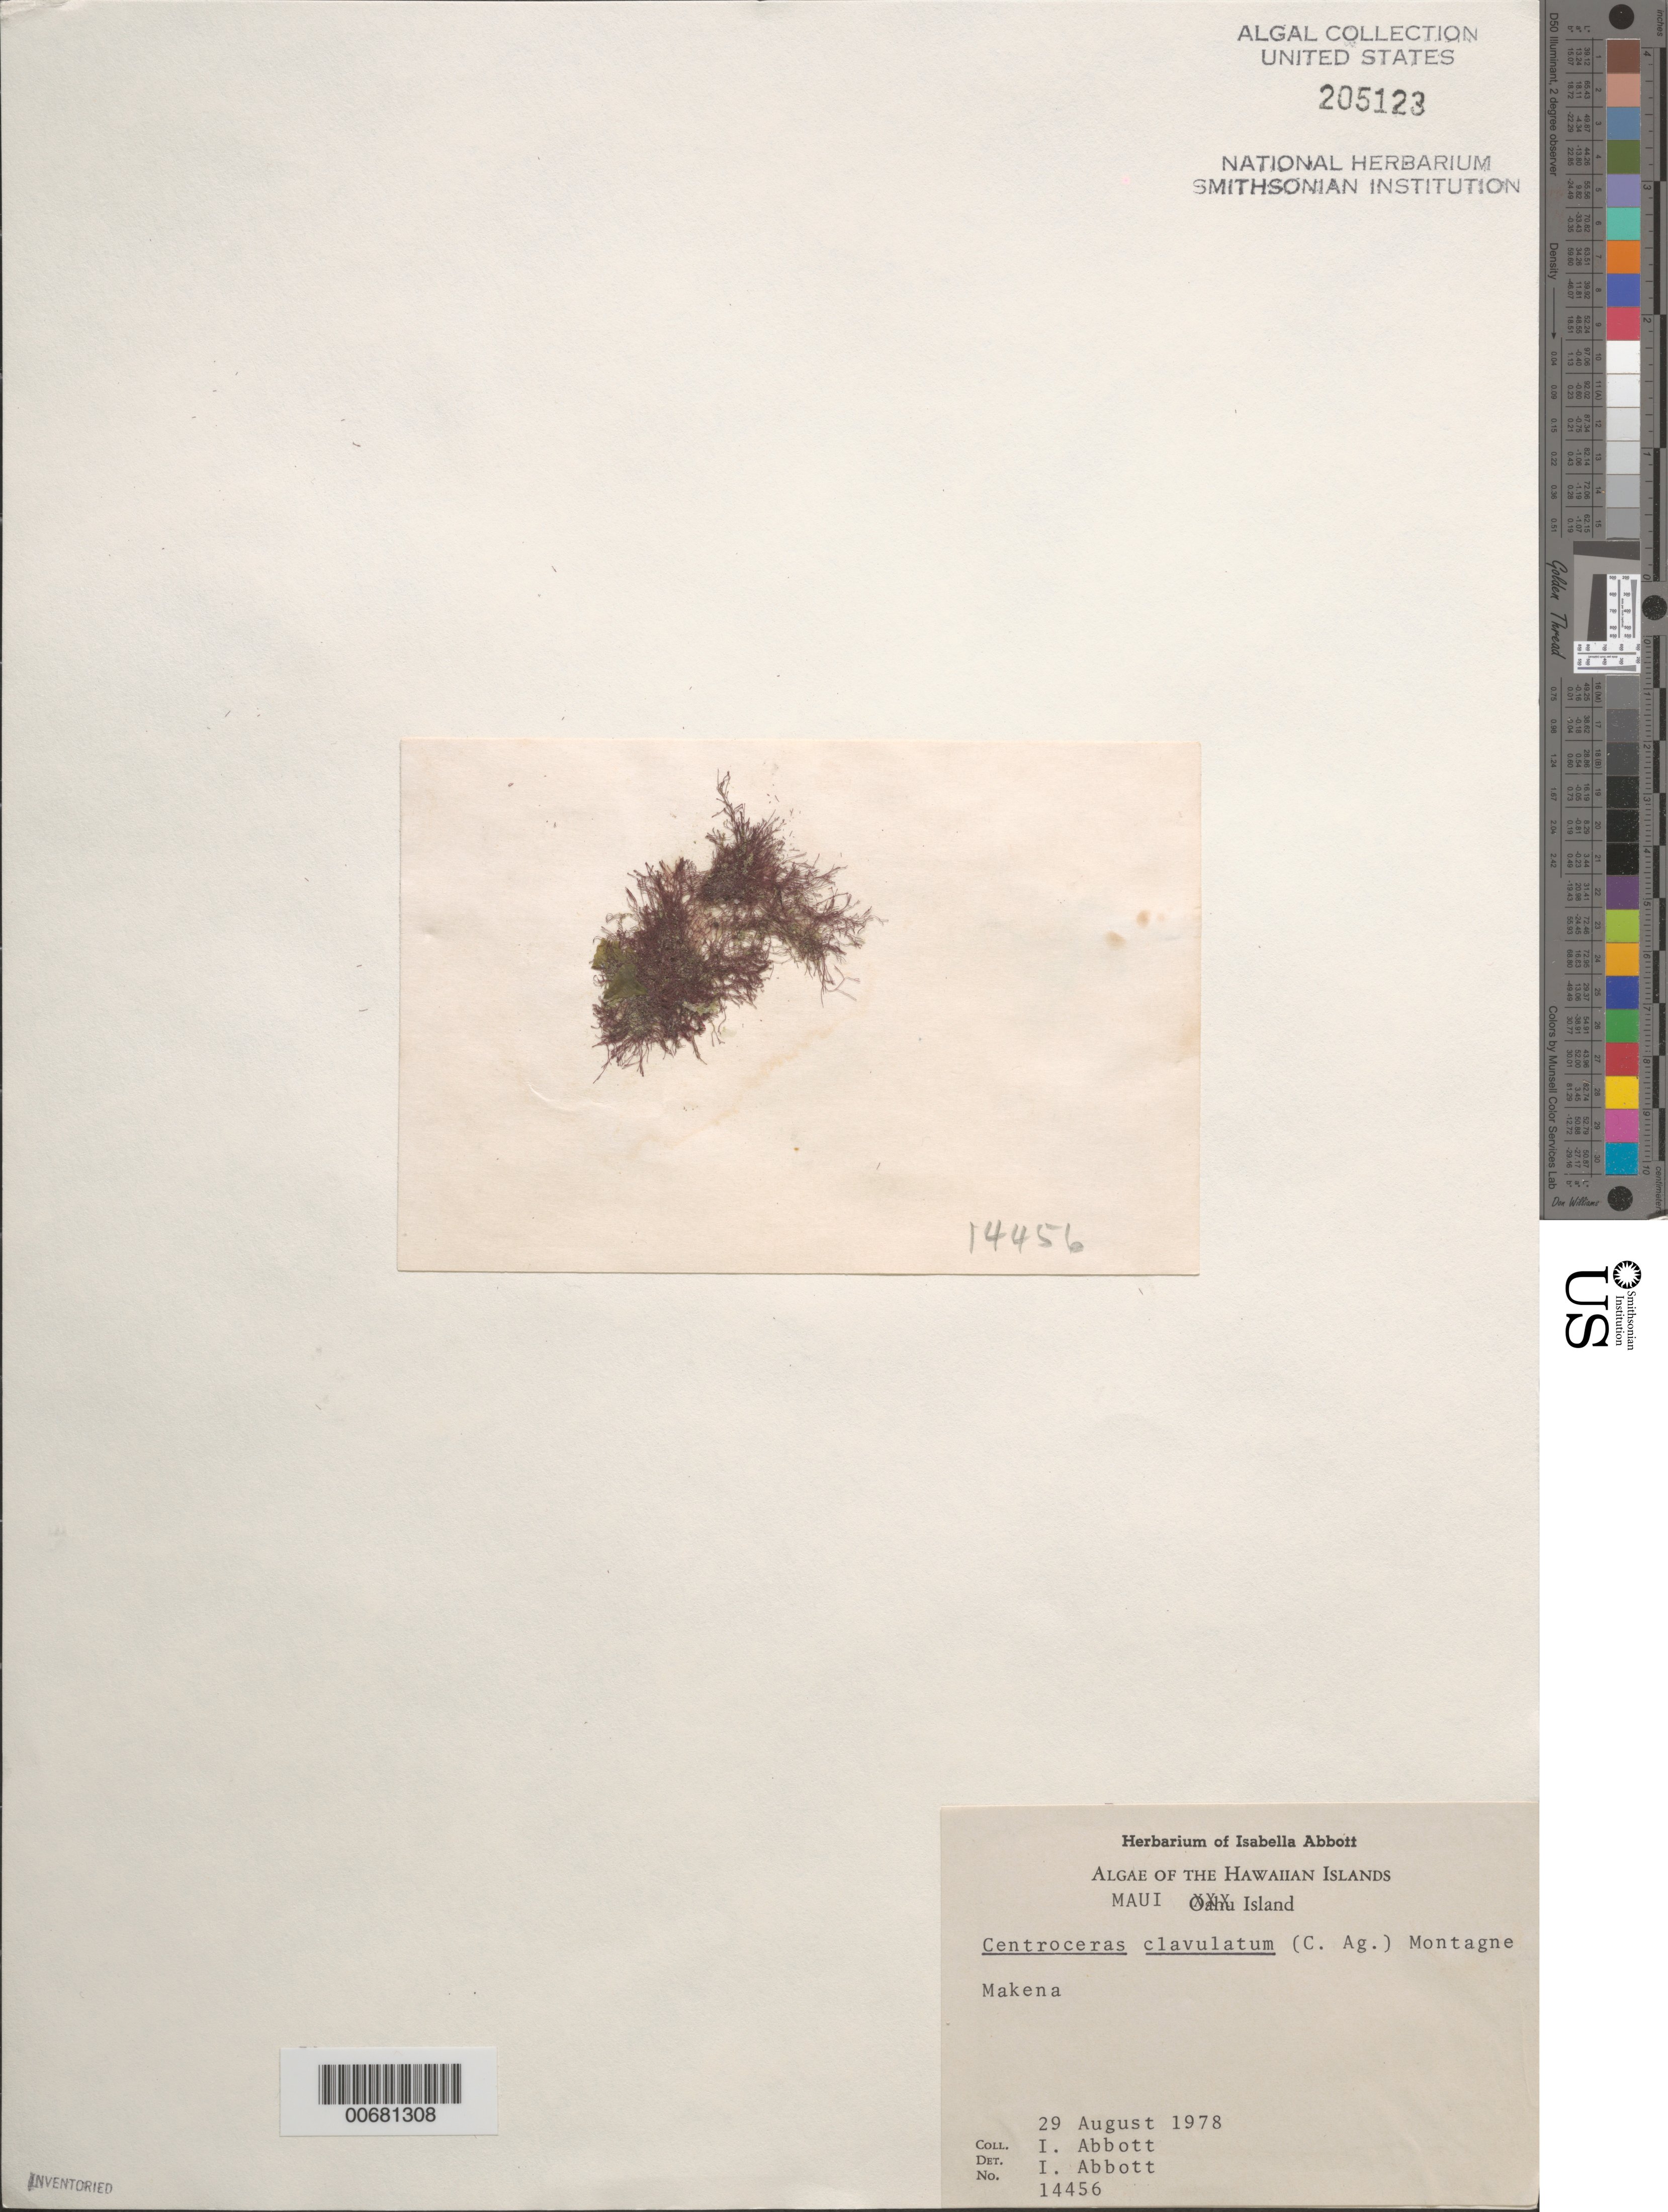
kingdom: Plantae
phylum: Rhodophyta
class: Florideophyceae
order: Ceramiales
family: Ceramiaceae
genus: Centroceras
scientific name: Centroceras clavulatum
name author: (C. Agardh) Mont.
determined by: Abbott, Isabella A.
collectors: I. A. Abbott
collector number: IAA 14456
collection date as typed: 29 Aug 1978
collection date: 1978-08-29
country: United States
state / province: Hawaii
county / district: Maui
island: Maui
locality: Makena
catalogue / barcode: US 205123